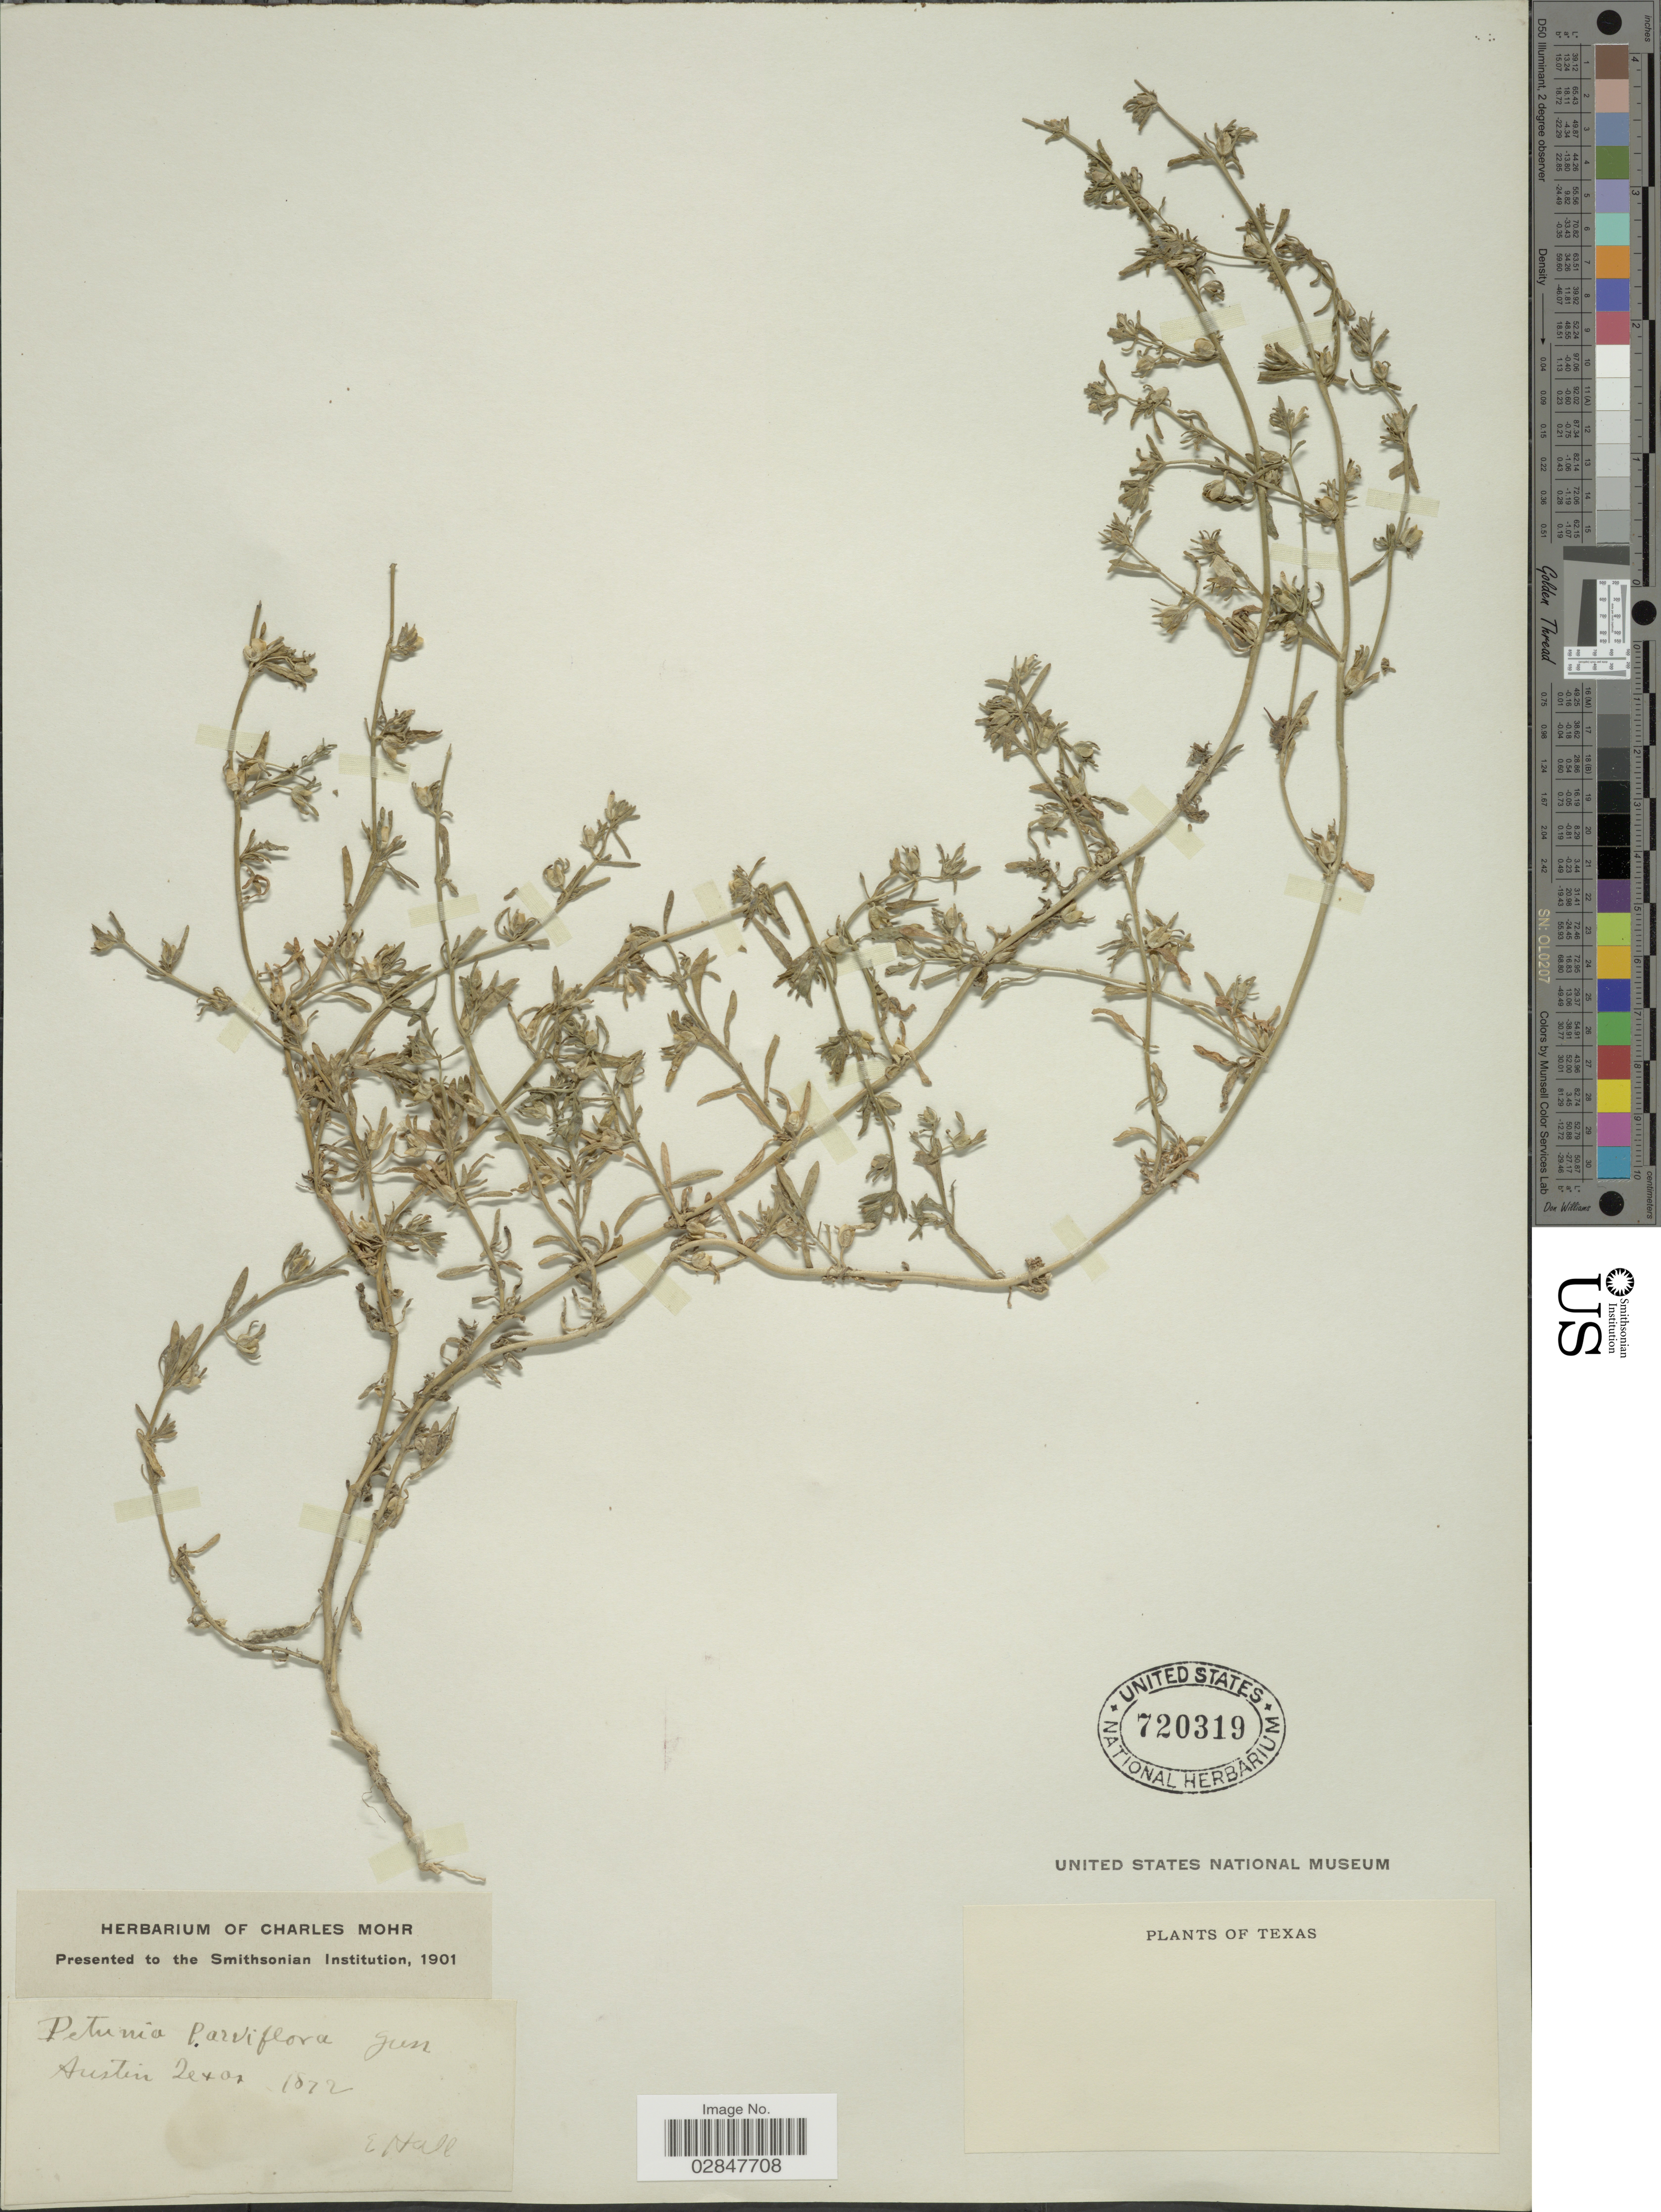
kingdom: Plantae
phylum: Tracheophyta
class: Magnoliopsida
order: Solanales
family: Solanaceae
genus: Petunia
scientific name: Petunia parviflora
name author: Juss.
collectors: E. Hall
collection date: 1872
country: United States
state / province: Texas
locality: Austin.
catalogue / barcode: US 720319